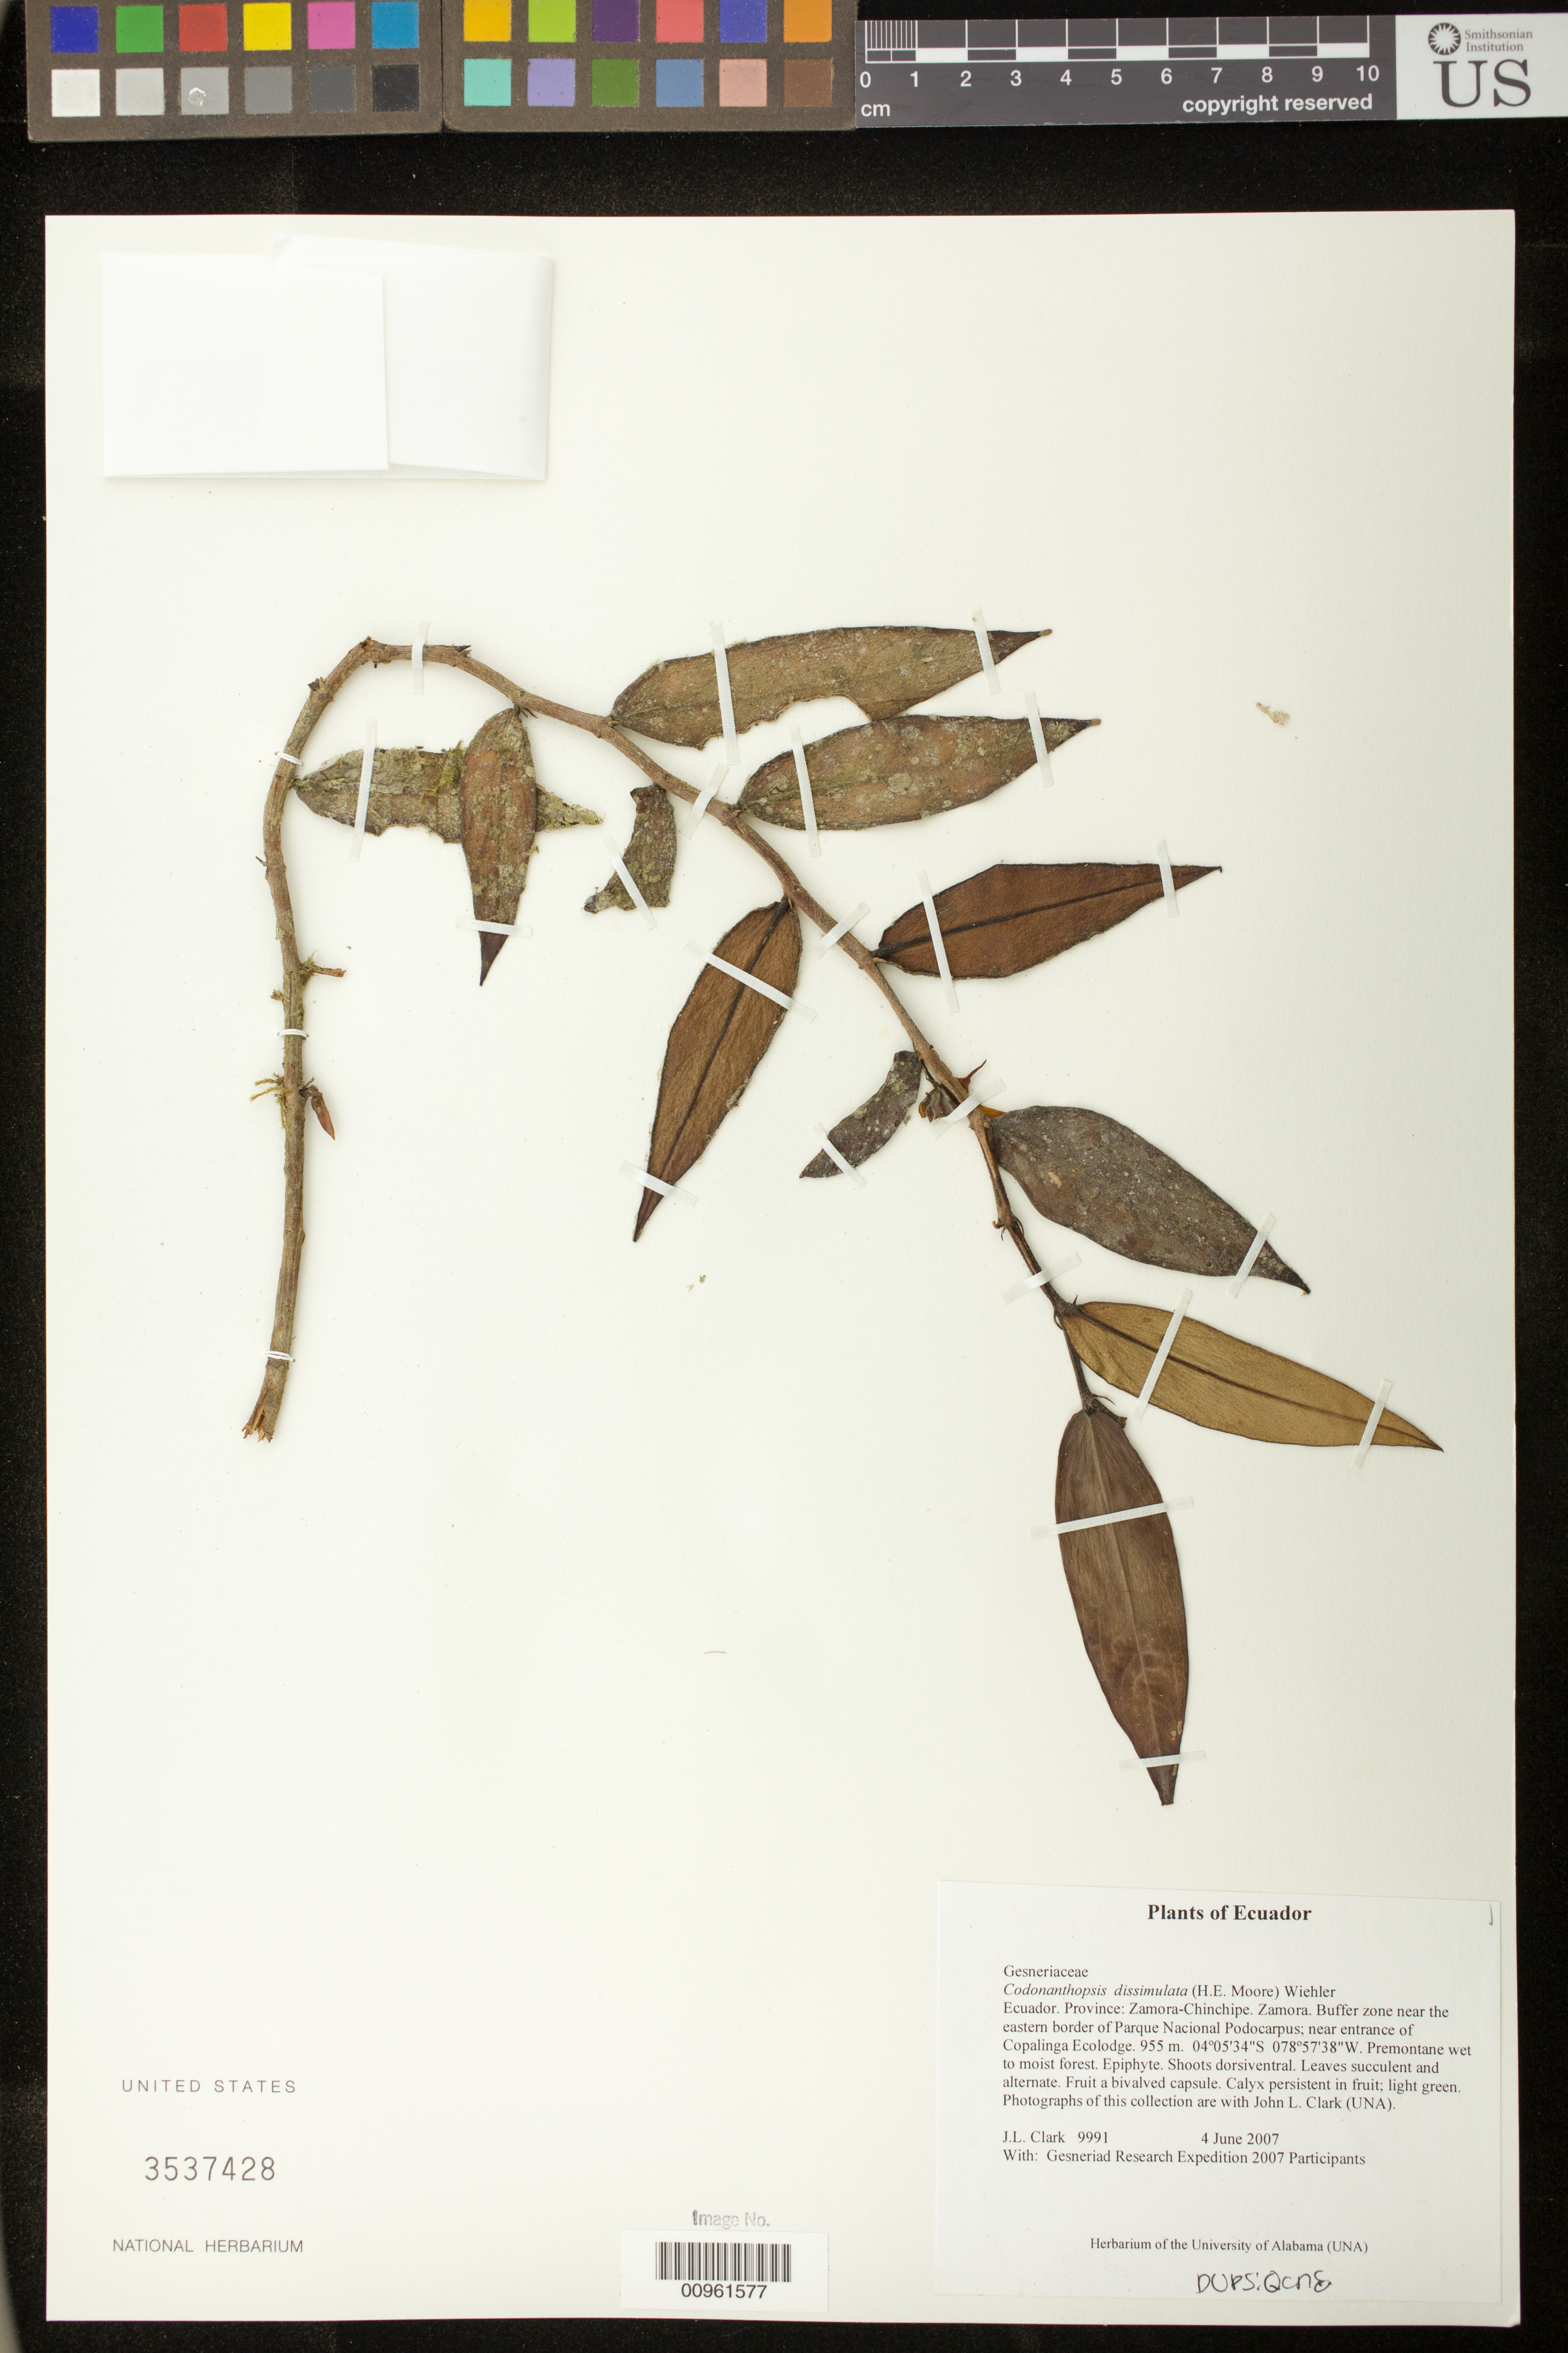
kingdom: Plantae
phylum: Tracheophyta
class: Magnoliopsida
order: Lamiales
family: Gesneriaceae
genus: Codonanthopsis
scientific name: Codonanthopsis dissimulata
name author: (H.E. Moore) Wiehler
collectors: J. L. Clark & Gesneriad Research Expedition 2007 Participants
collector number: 9991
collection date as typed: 04 Jun 2007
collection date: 2007-06-04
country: Ecuador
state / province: Zamora-Chinchipe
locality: Zamora. Buffer zone near the eastern border of Parque Nacional Podocarpus; near entrance of Copalinga Ecolodge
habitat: Premontane wet to moist forest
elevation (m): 955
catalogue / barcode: US 3537428